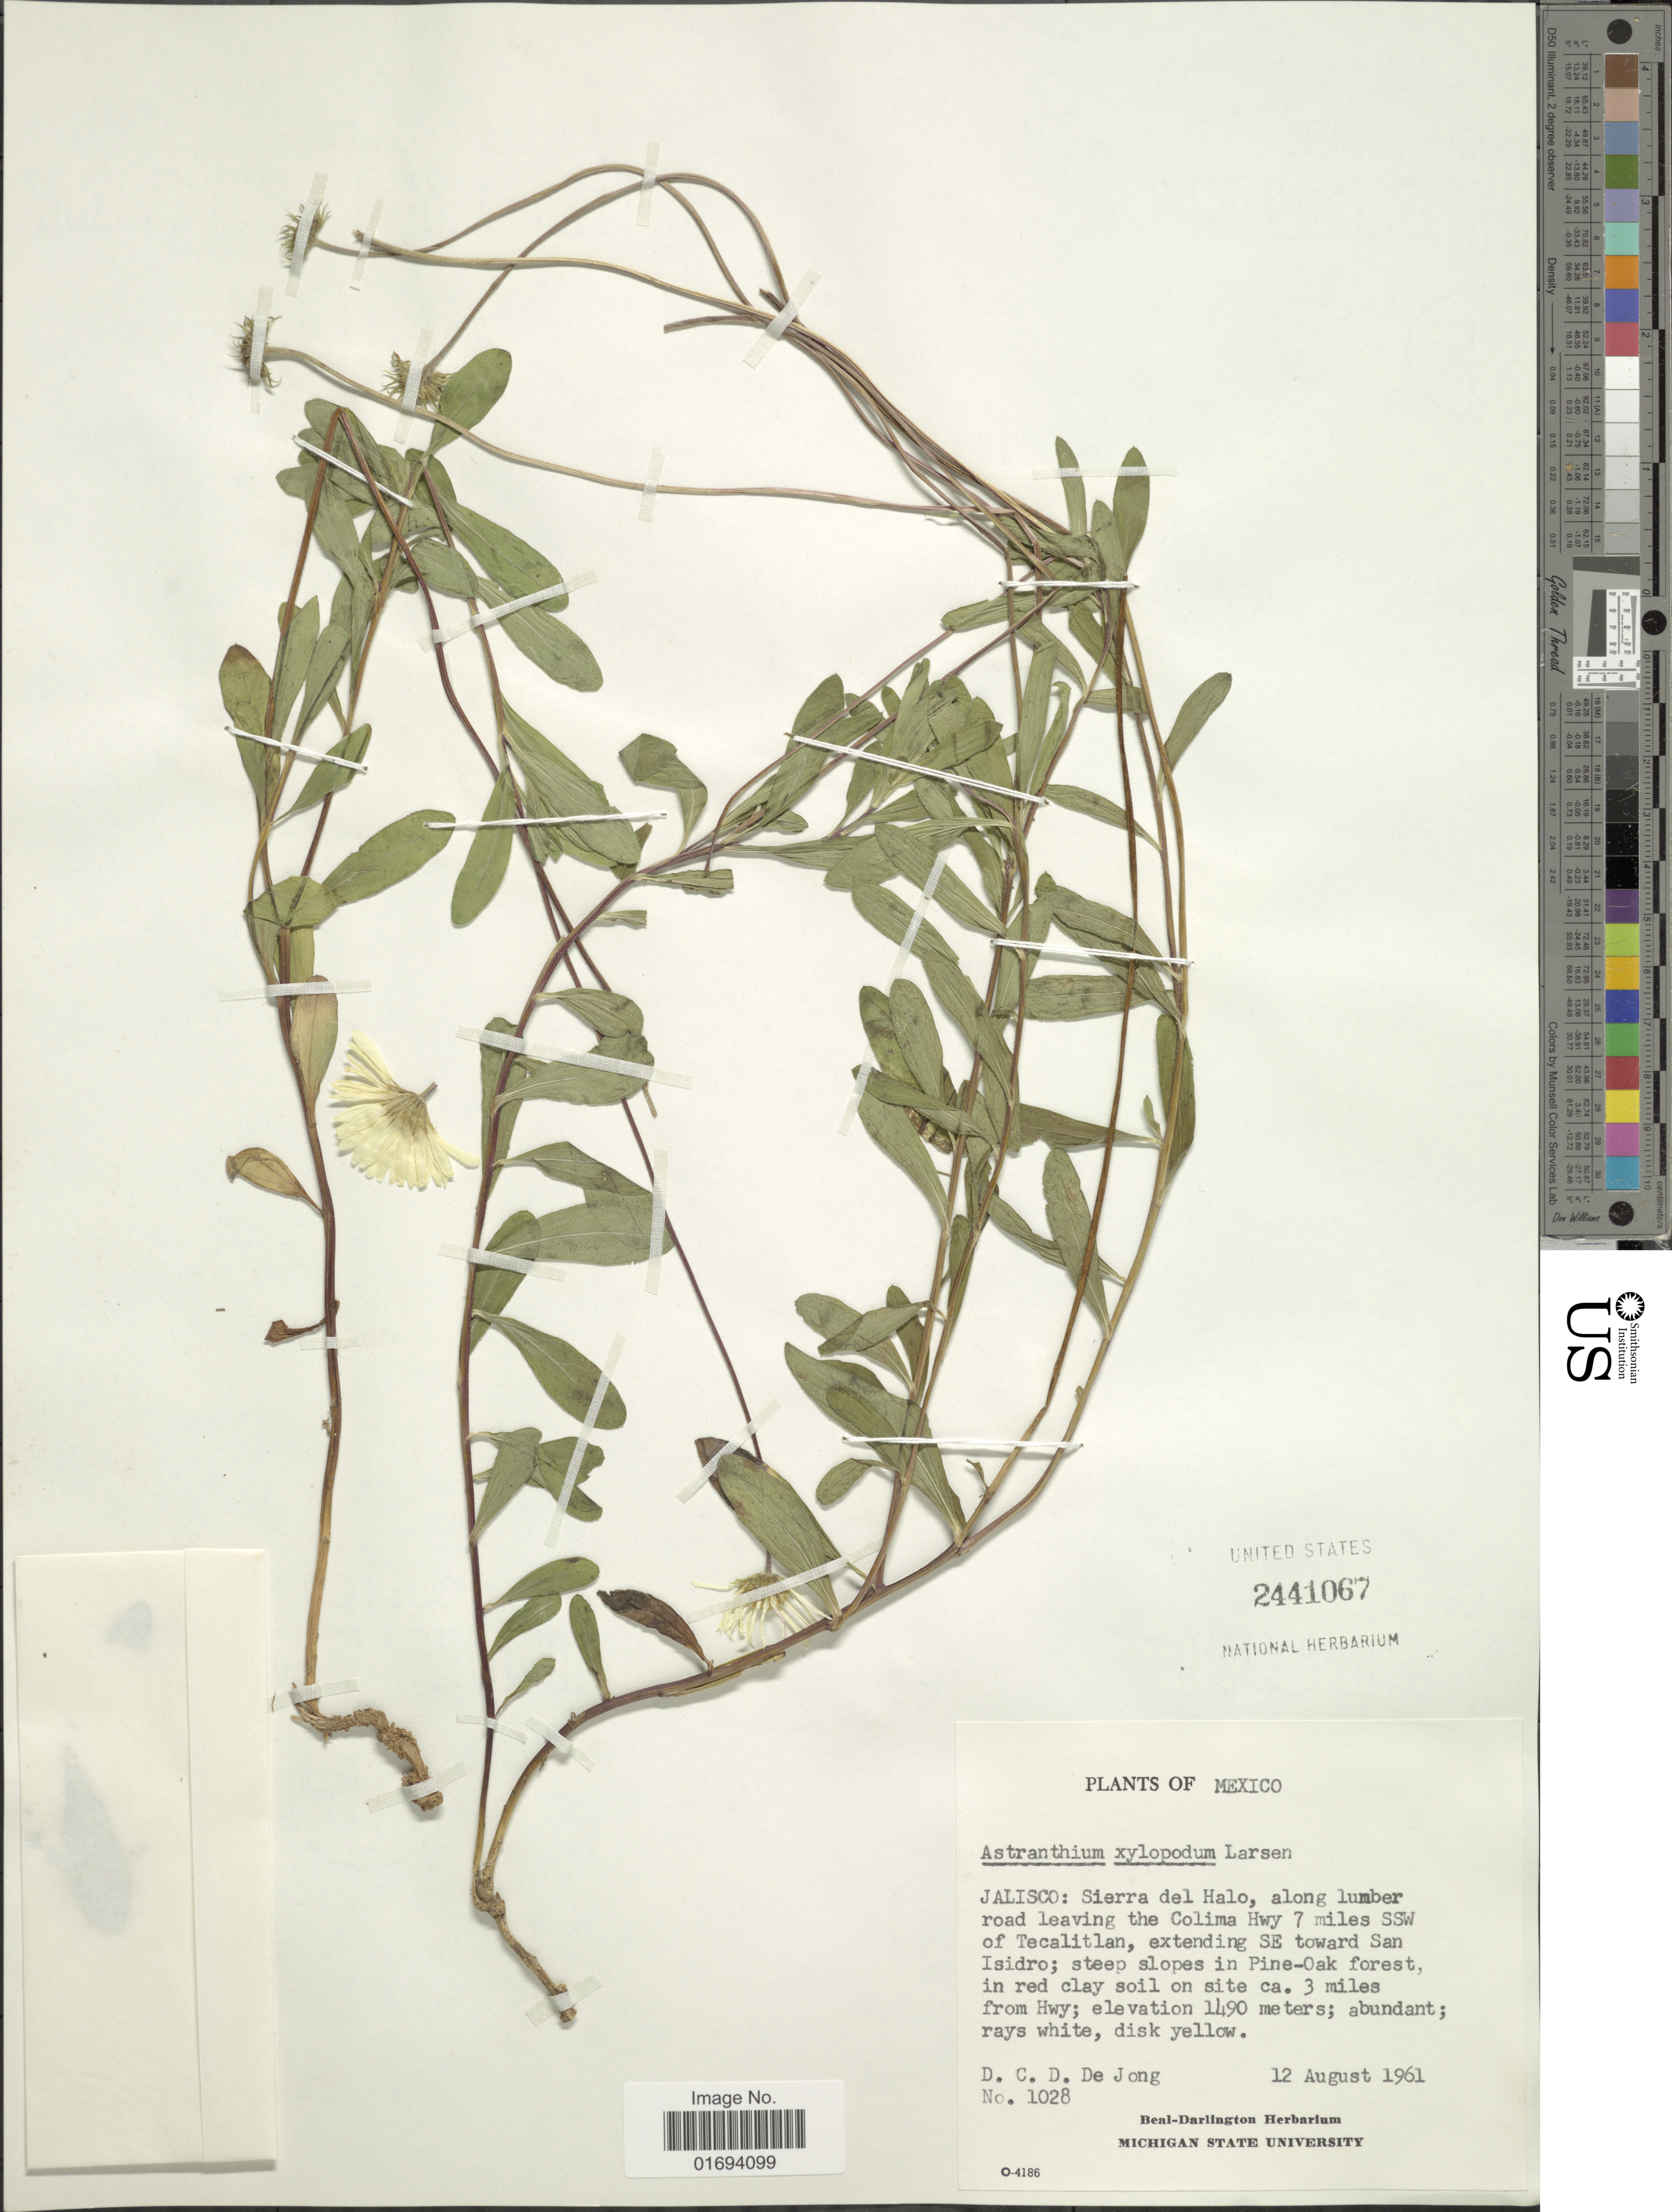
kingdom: Plantae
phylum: Tracheophyta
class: Magnoliopsida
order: Asterales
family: Asteraceae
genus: Astranthium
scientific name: Astranthium xylopodum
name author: Larsen ex S.F. Blake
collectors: D. De Jong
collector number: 1028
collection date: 1961-08-12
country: Mexico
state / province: Jalisco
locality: Jalisco. Sierra del Halo, along lumber road leaving the Colima Hwy 7 miles SSW of Tecalitlan, extending SE toward San Isidoro; steep slopes in Pine-Oak forest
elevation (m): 1490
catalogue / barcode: US 2441067